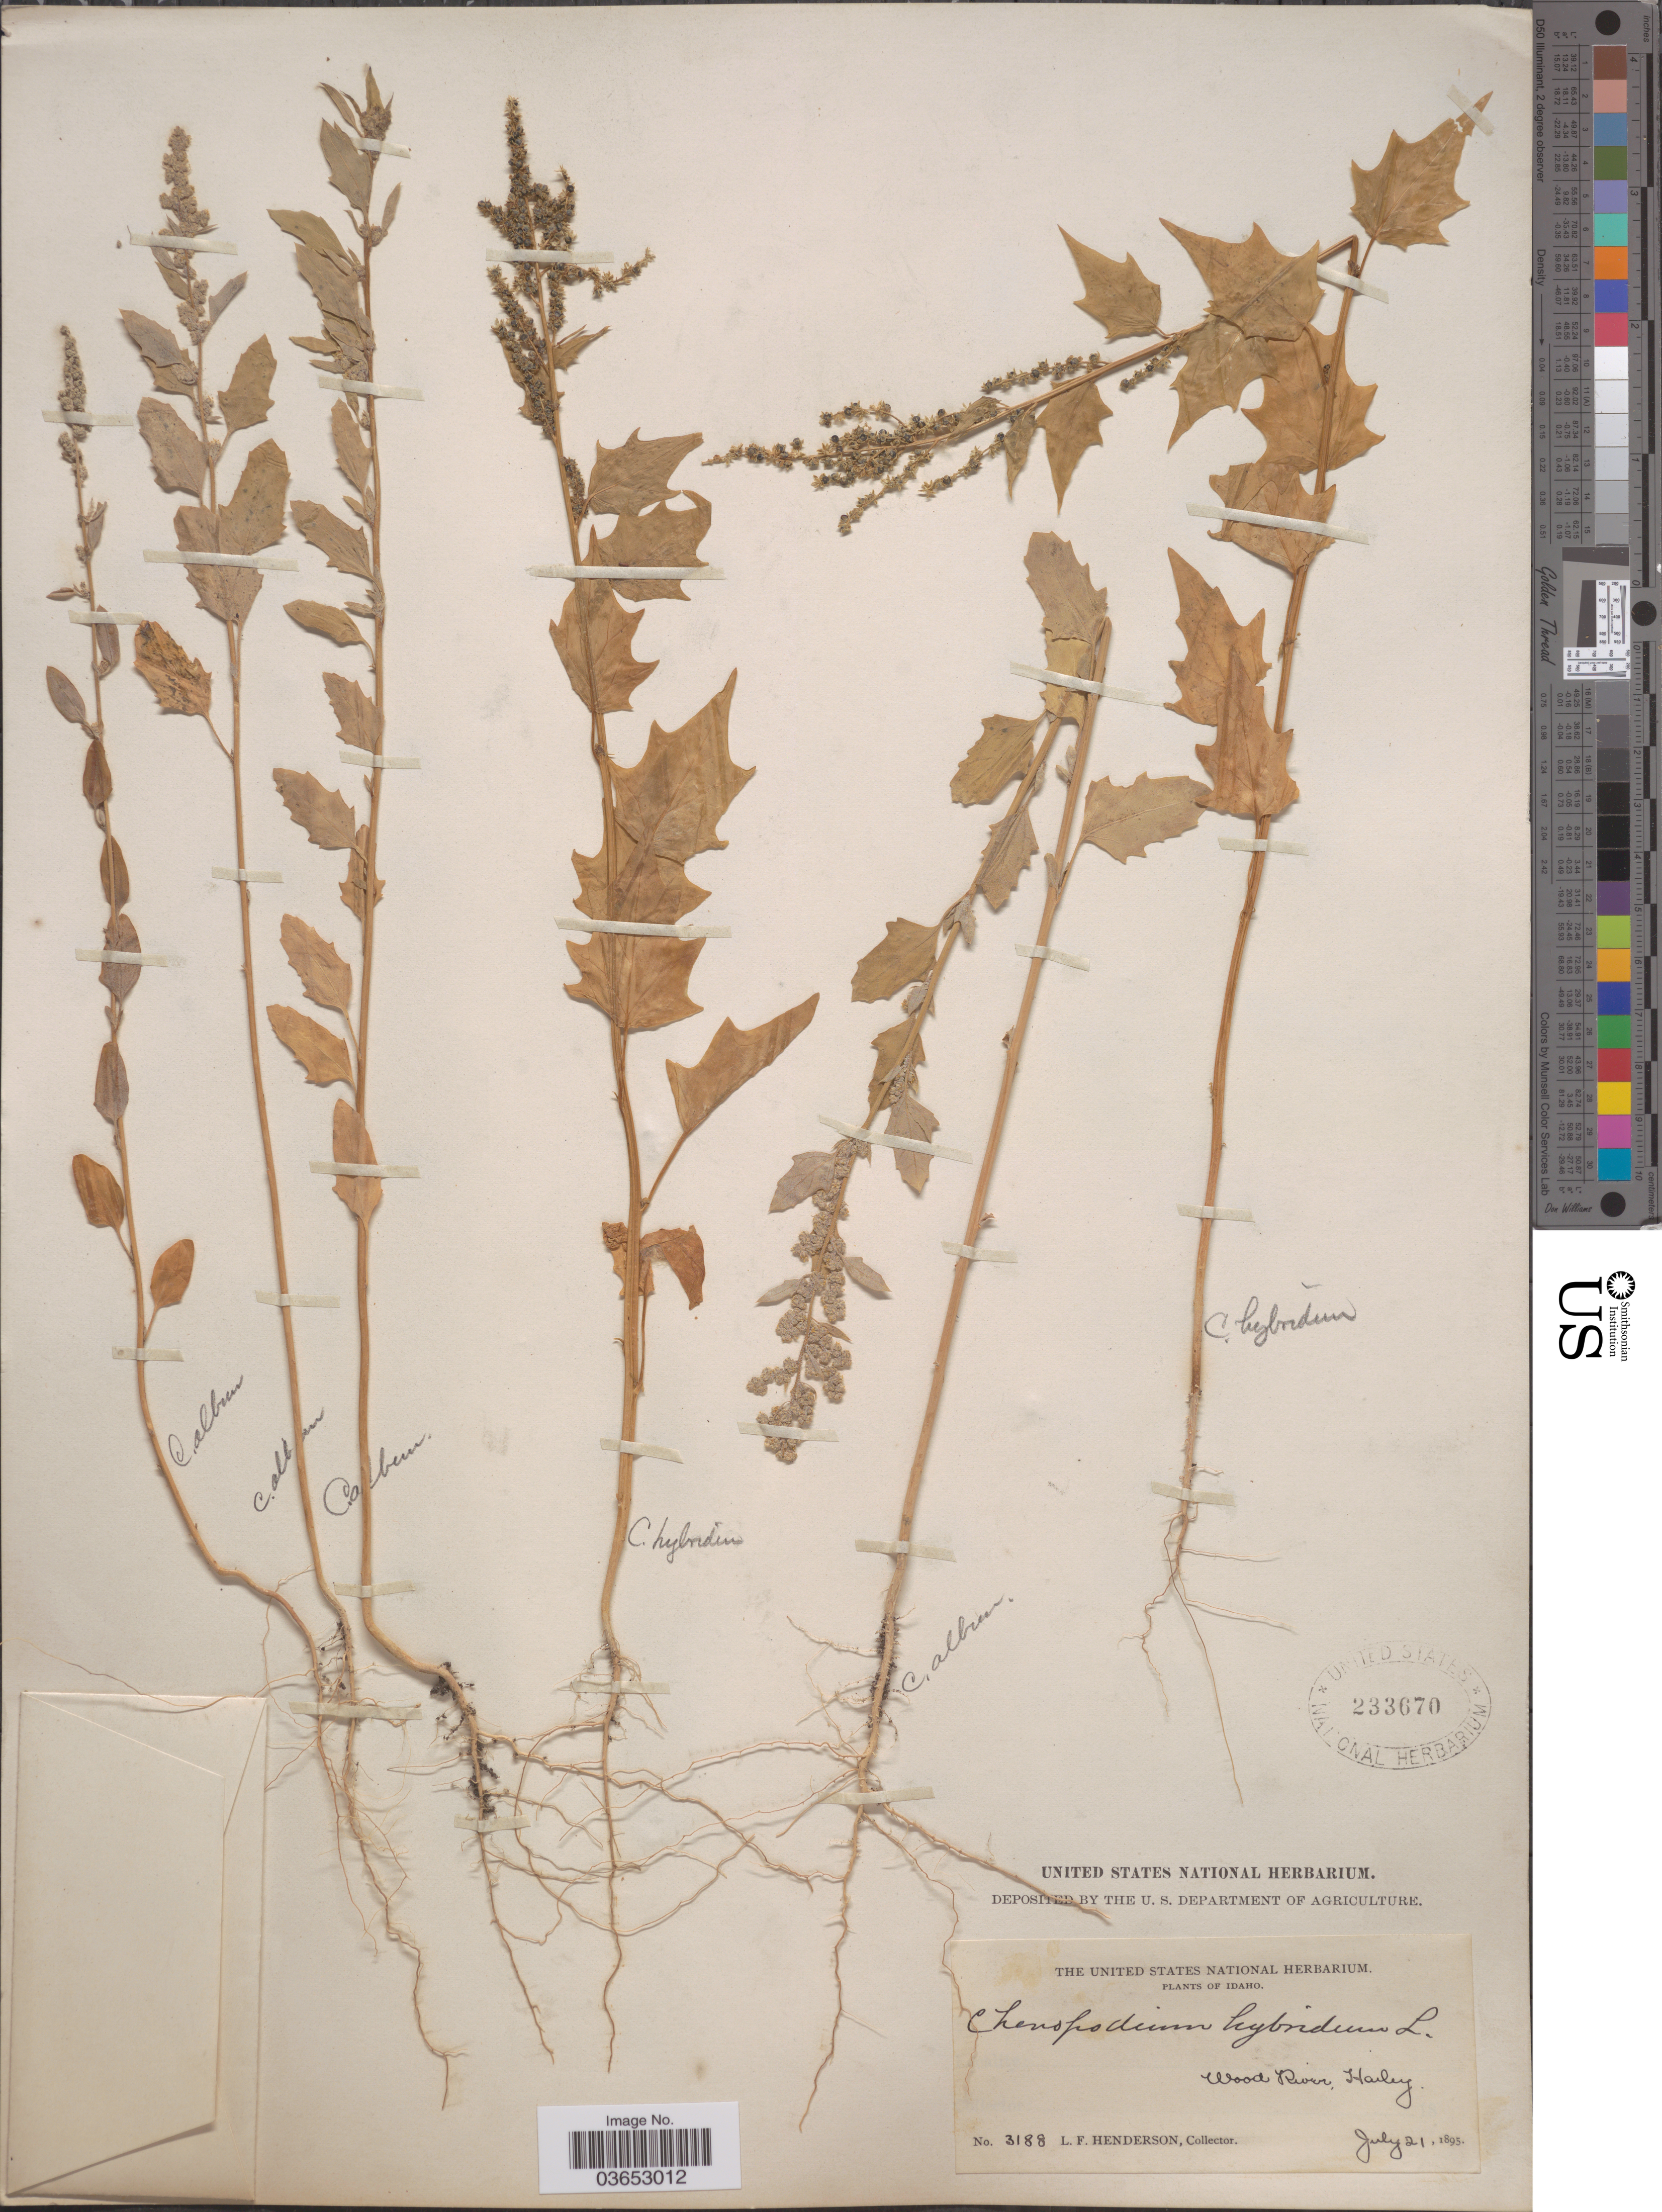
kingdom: Plantae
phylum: Tracheophyta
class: Magnoliopsida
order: Caryophyllales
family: Amaranthaceae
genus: Chenopodium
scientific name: Chenopodium gigantospermum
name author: Aellen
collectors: L. Henderson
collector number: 3188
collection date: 1895-07-21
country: United States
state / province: Idaho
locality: Wood River, Hailey.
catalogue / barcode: US 233670